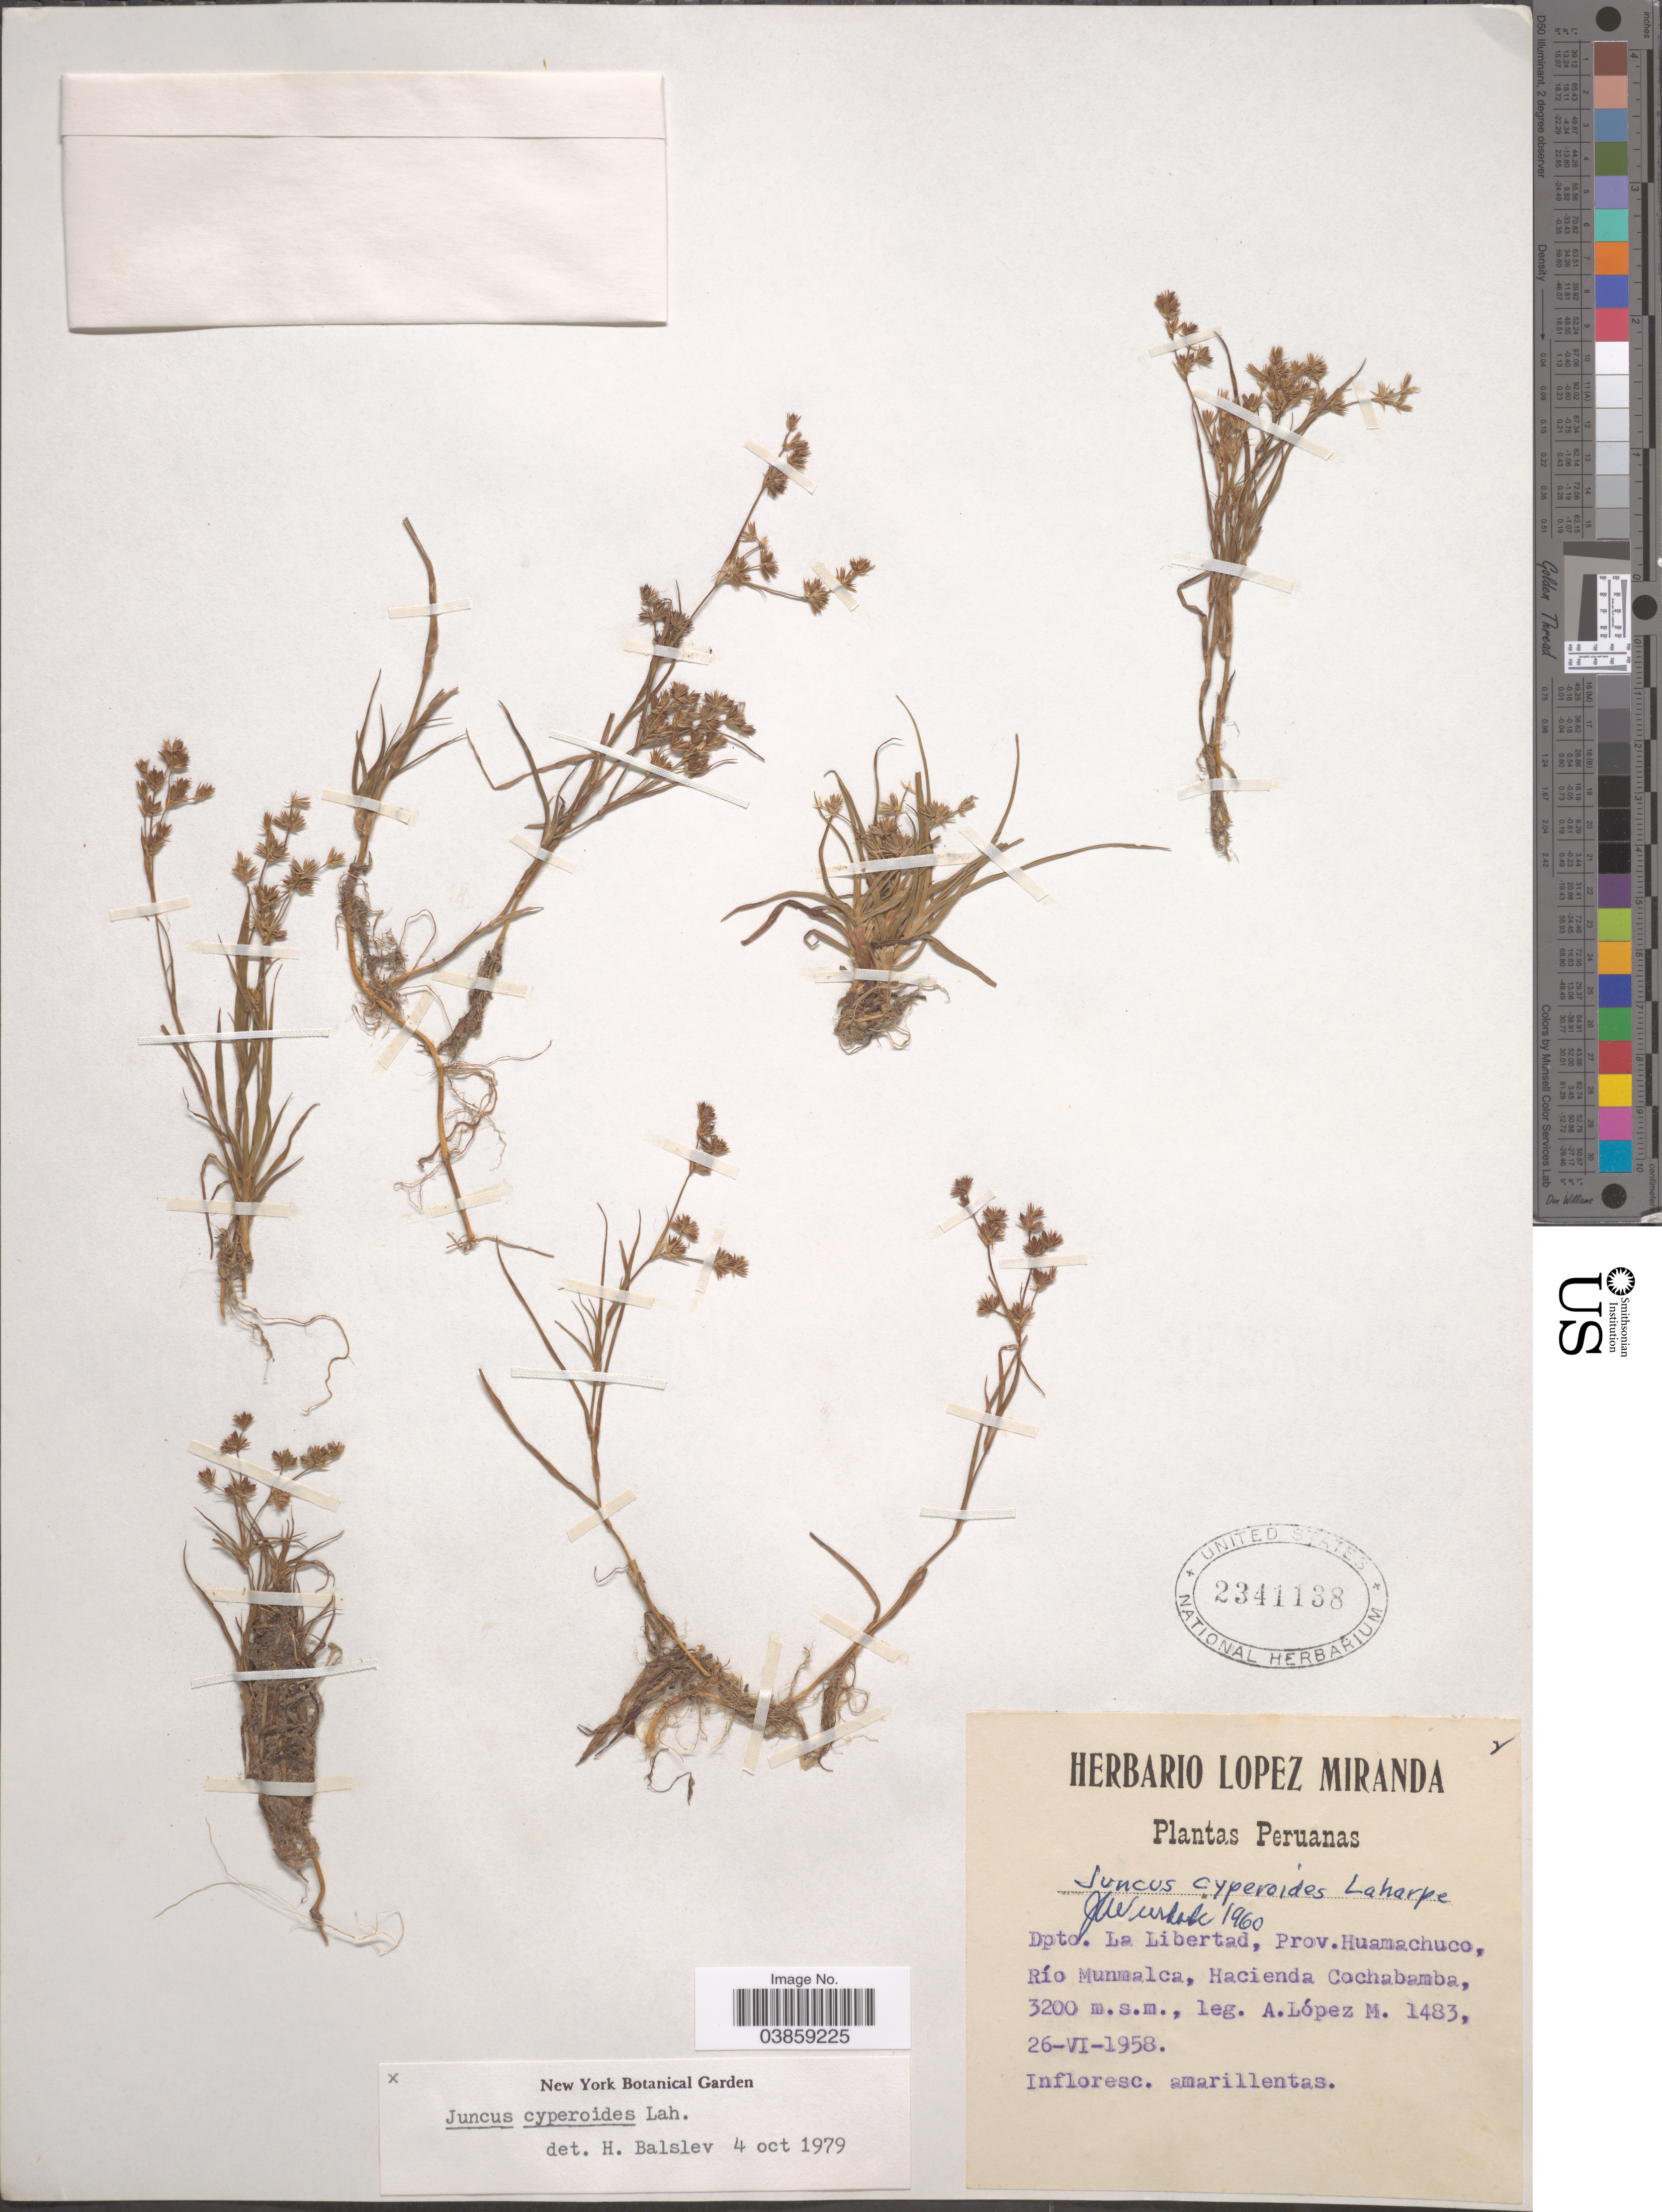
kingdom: Plantae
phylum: Tracheophyta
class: Liliopsida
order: Poales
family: Juncaceae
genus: Juncus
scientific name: Juncus cyperoides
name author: Laharpe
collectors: A. López M.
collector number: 1483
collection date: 1958-06-26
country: Peru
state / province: La Libertad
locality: Dpto. La Libertad, Prov. Huamachuco, Río Munmalca, Hacienda Cochabamba.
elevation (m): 3200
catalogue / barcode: US 2341138